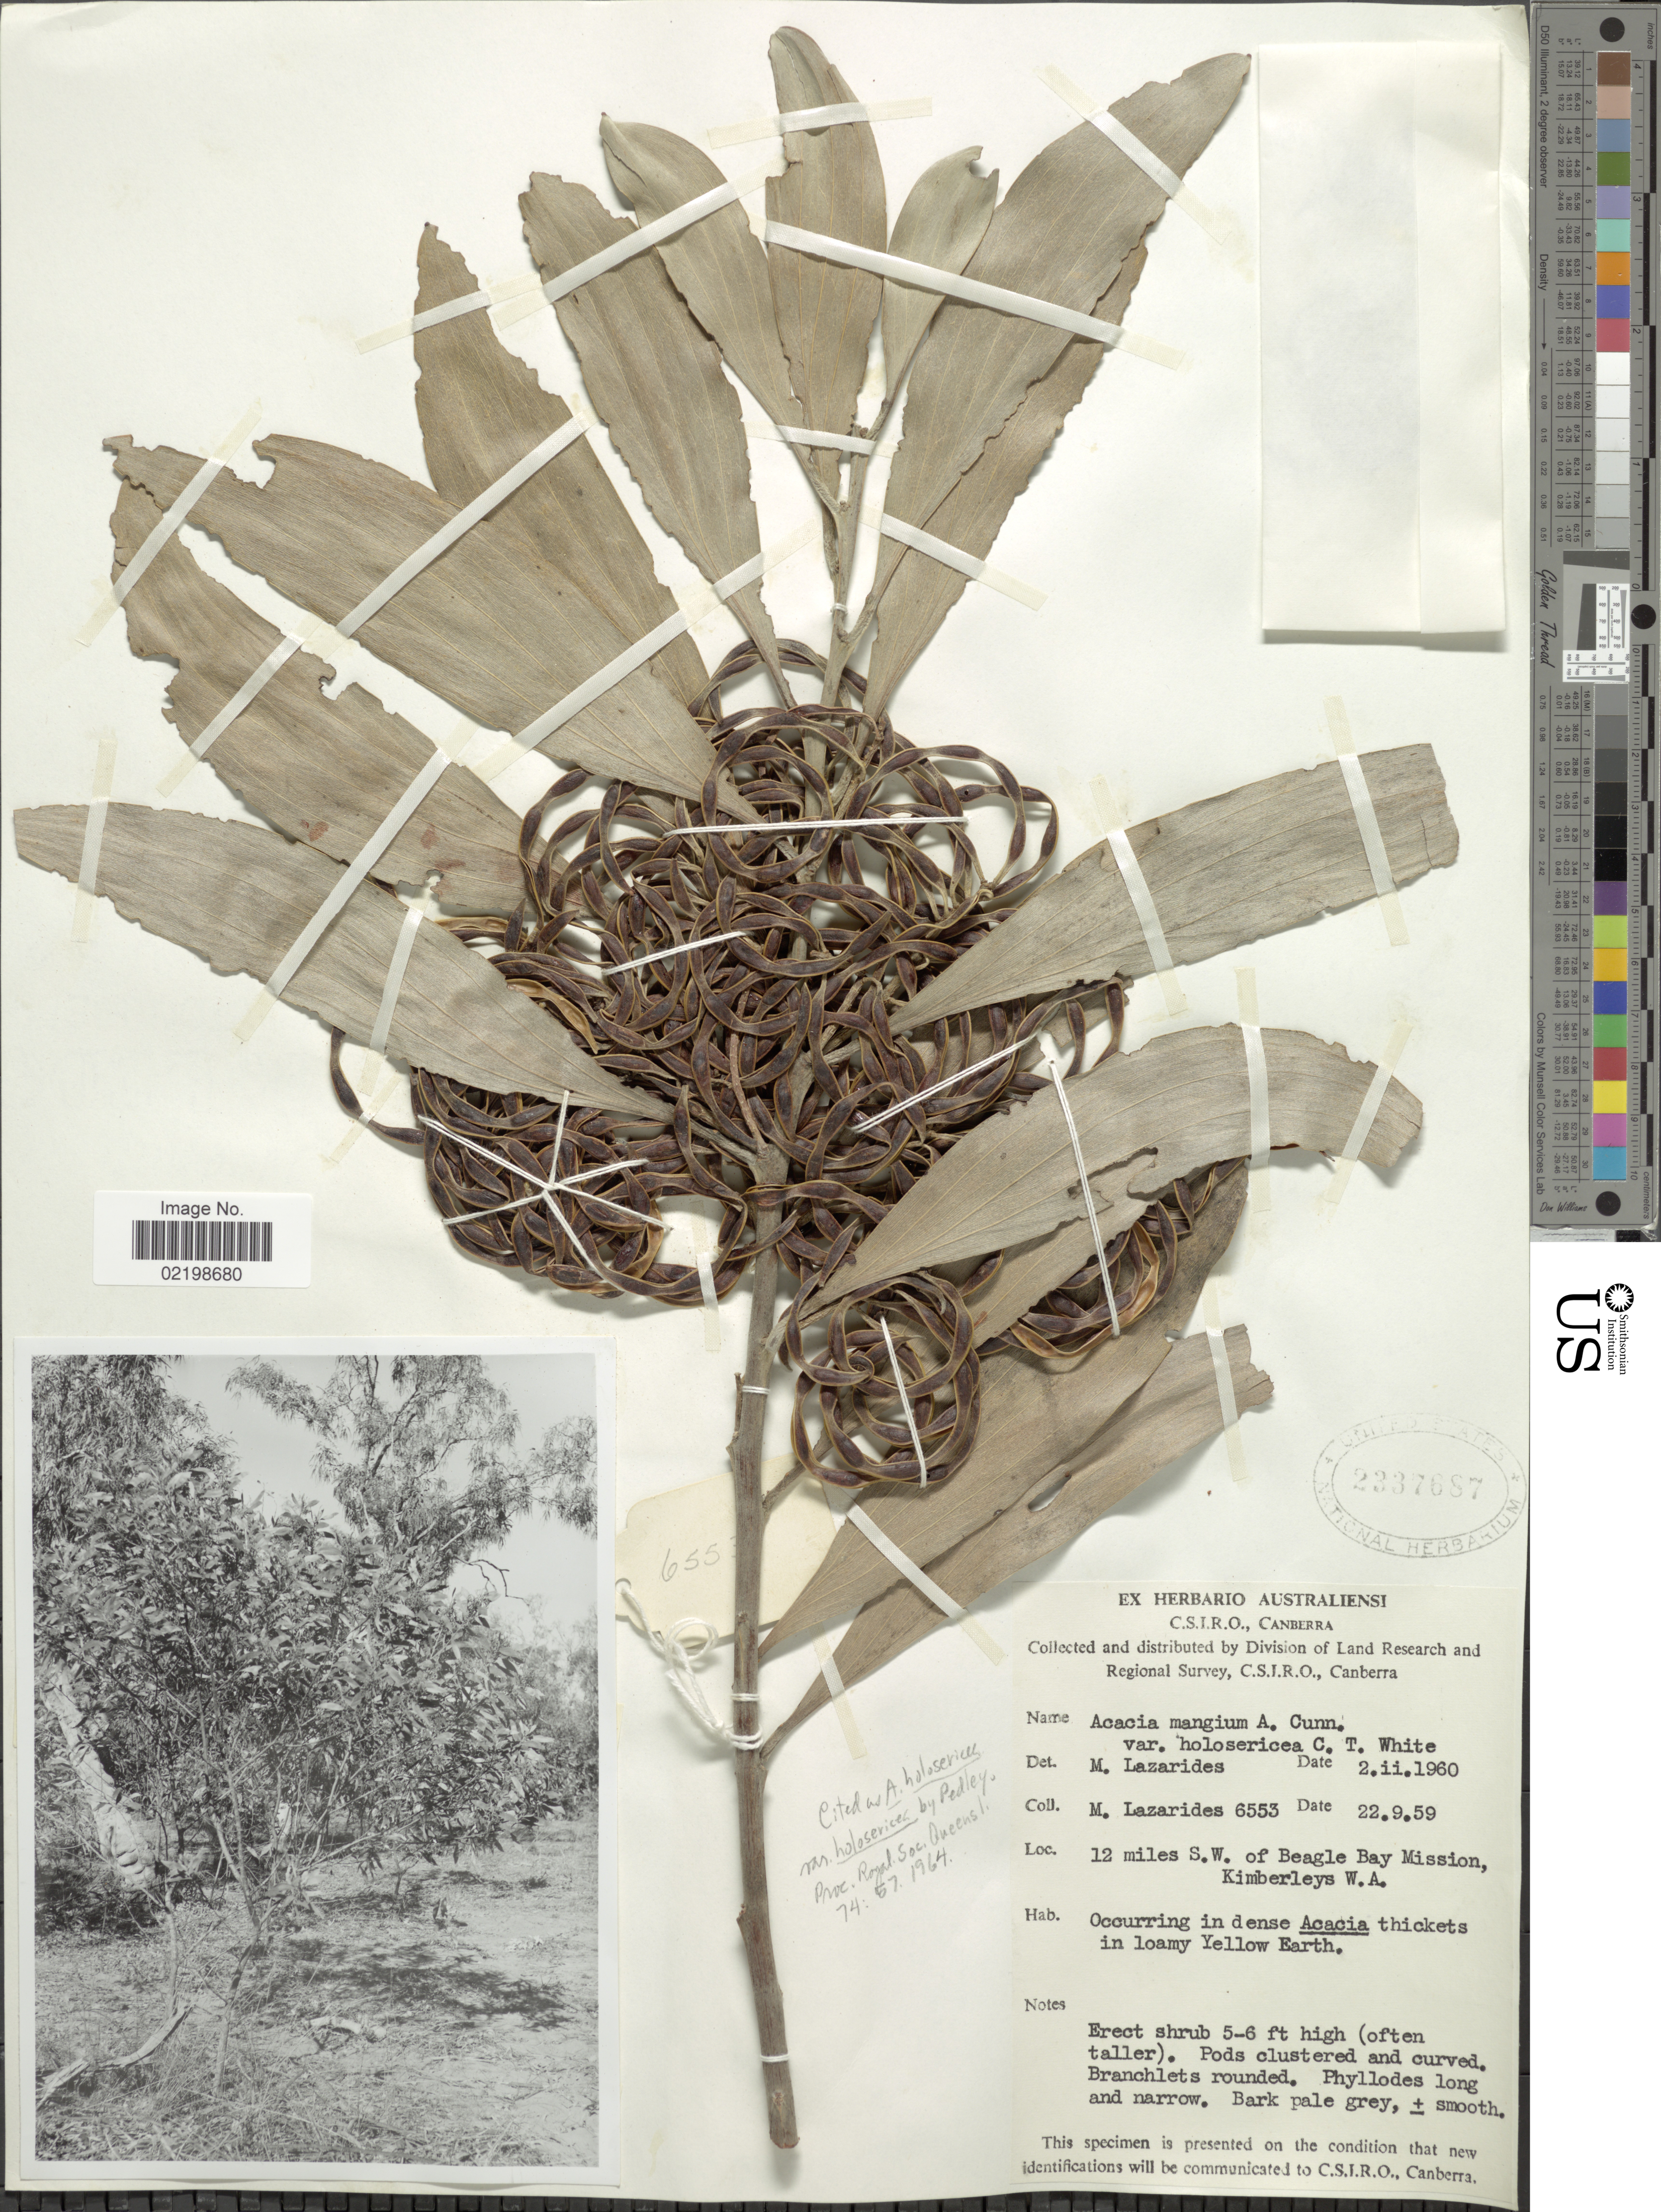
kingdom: Plantae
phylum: Tracheophyta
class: Magnoliopsida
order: Fabales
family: Fabaceae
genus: Acacia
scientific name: Acacia holosericea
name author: A. Cunn. ex Don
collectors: M. Lazarides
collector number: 6553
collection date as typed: Transcribed d/m/y: 22/9/59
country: Australia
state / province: Western Australia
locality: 12 miles S.W. of Beagle Bay Mission, Kimberleys W.A.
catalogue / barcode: US 2337687